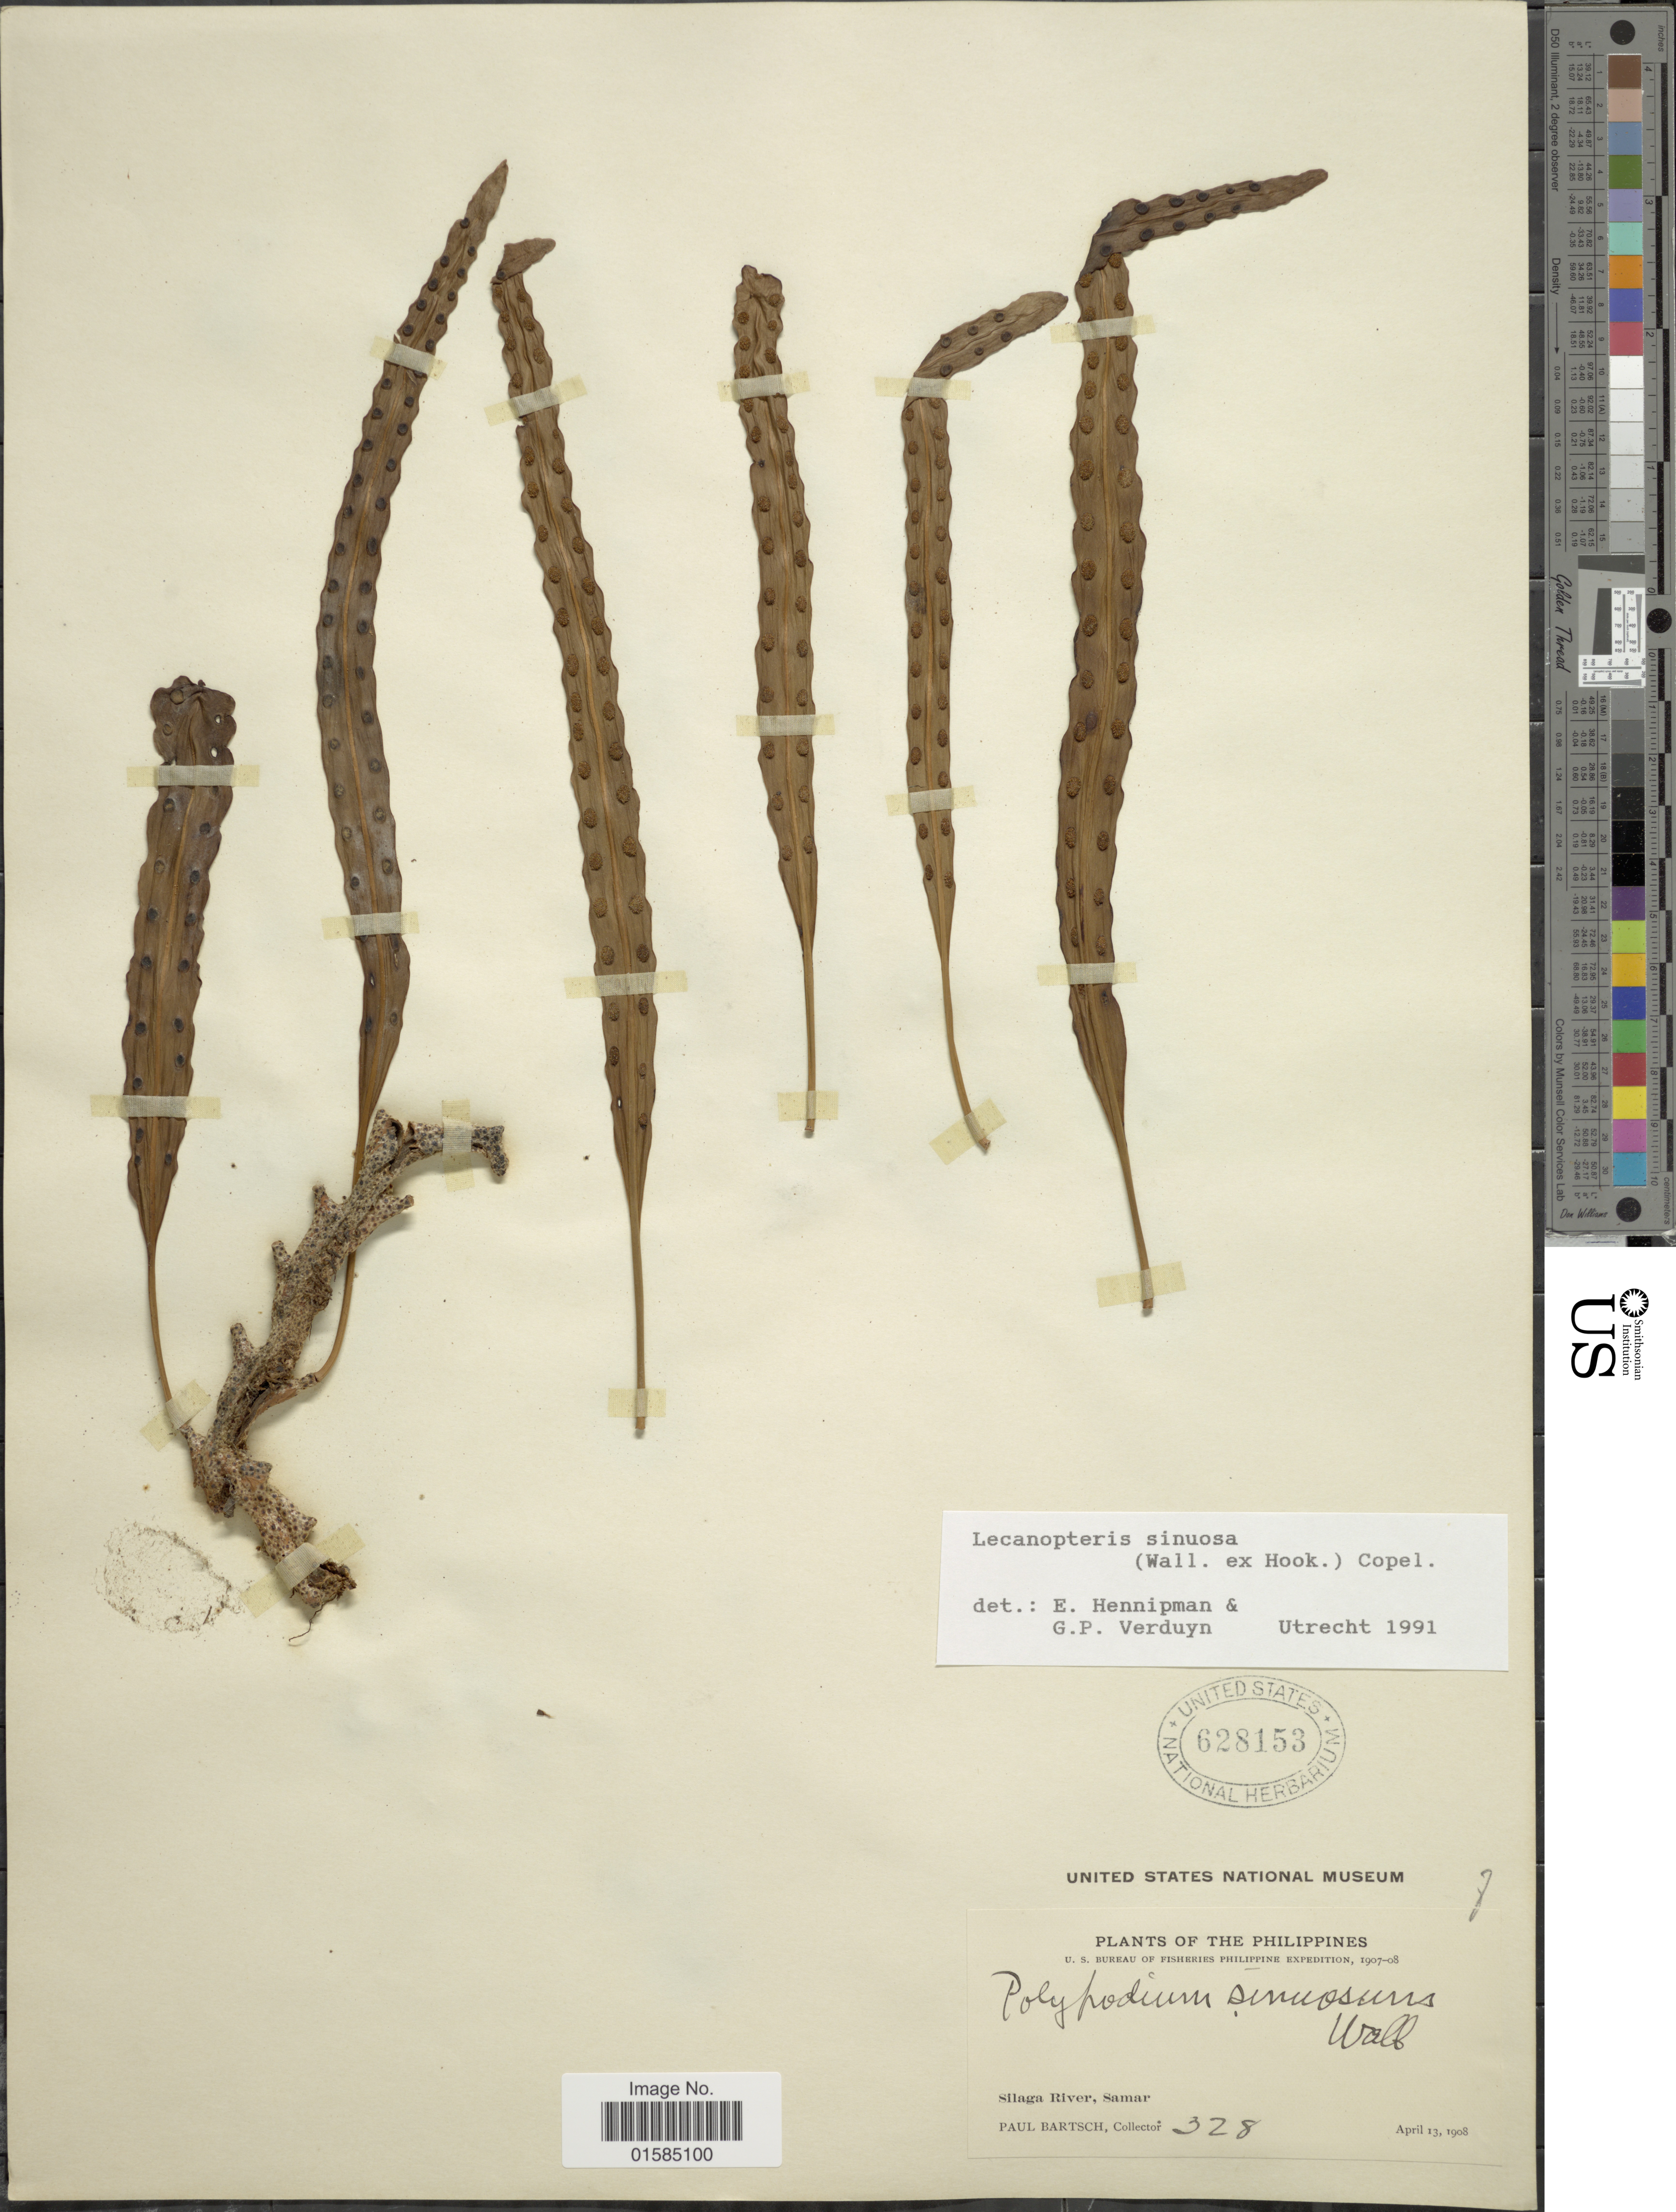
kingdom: Plantae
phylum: Tracheophyta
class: Polypodiopsida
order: Polypodiales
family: Polypodiaceae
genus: Lecanopteris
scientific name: Lecanopteris sinuosa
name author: (Wall. ex Hook.) Copel.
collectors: P. Bartsch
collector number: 328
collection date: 1908-04-13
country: Philippines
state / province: Eastern Visayas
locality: The Philippines, Silaga River, Samar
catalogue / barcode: US 628153